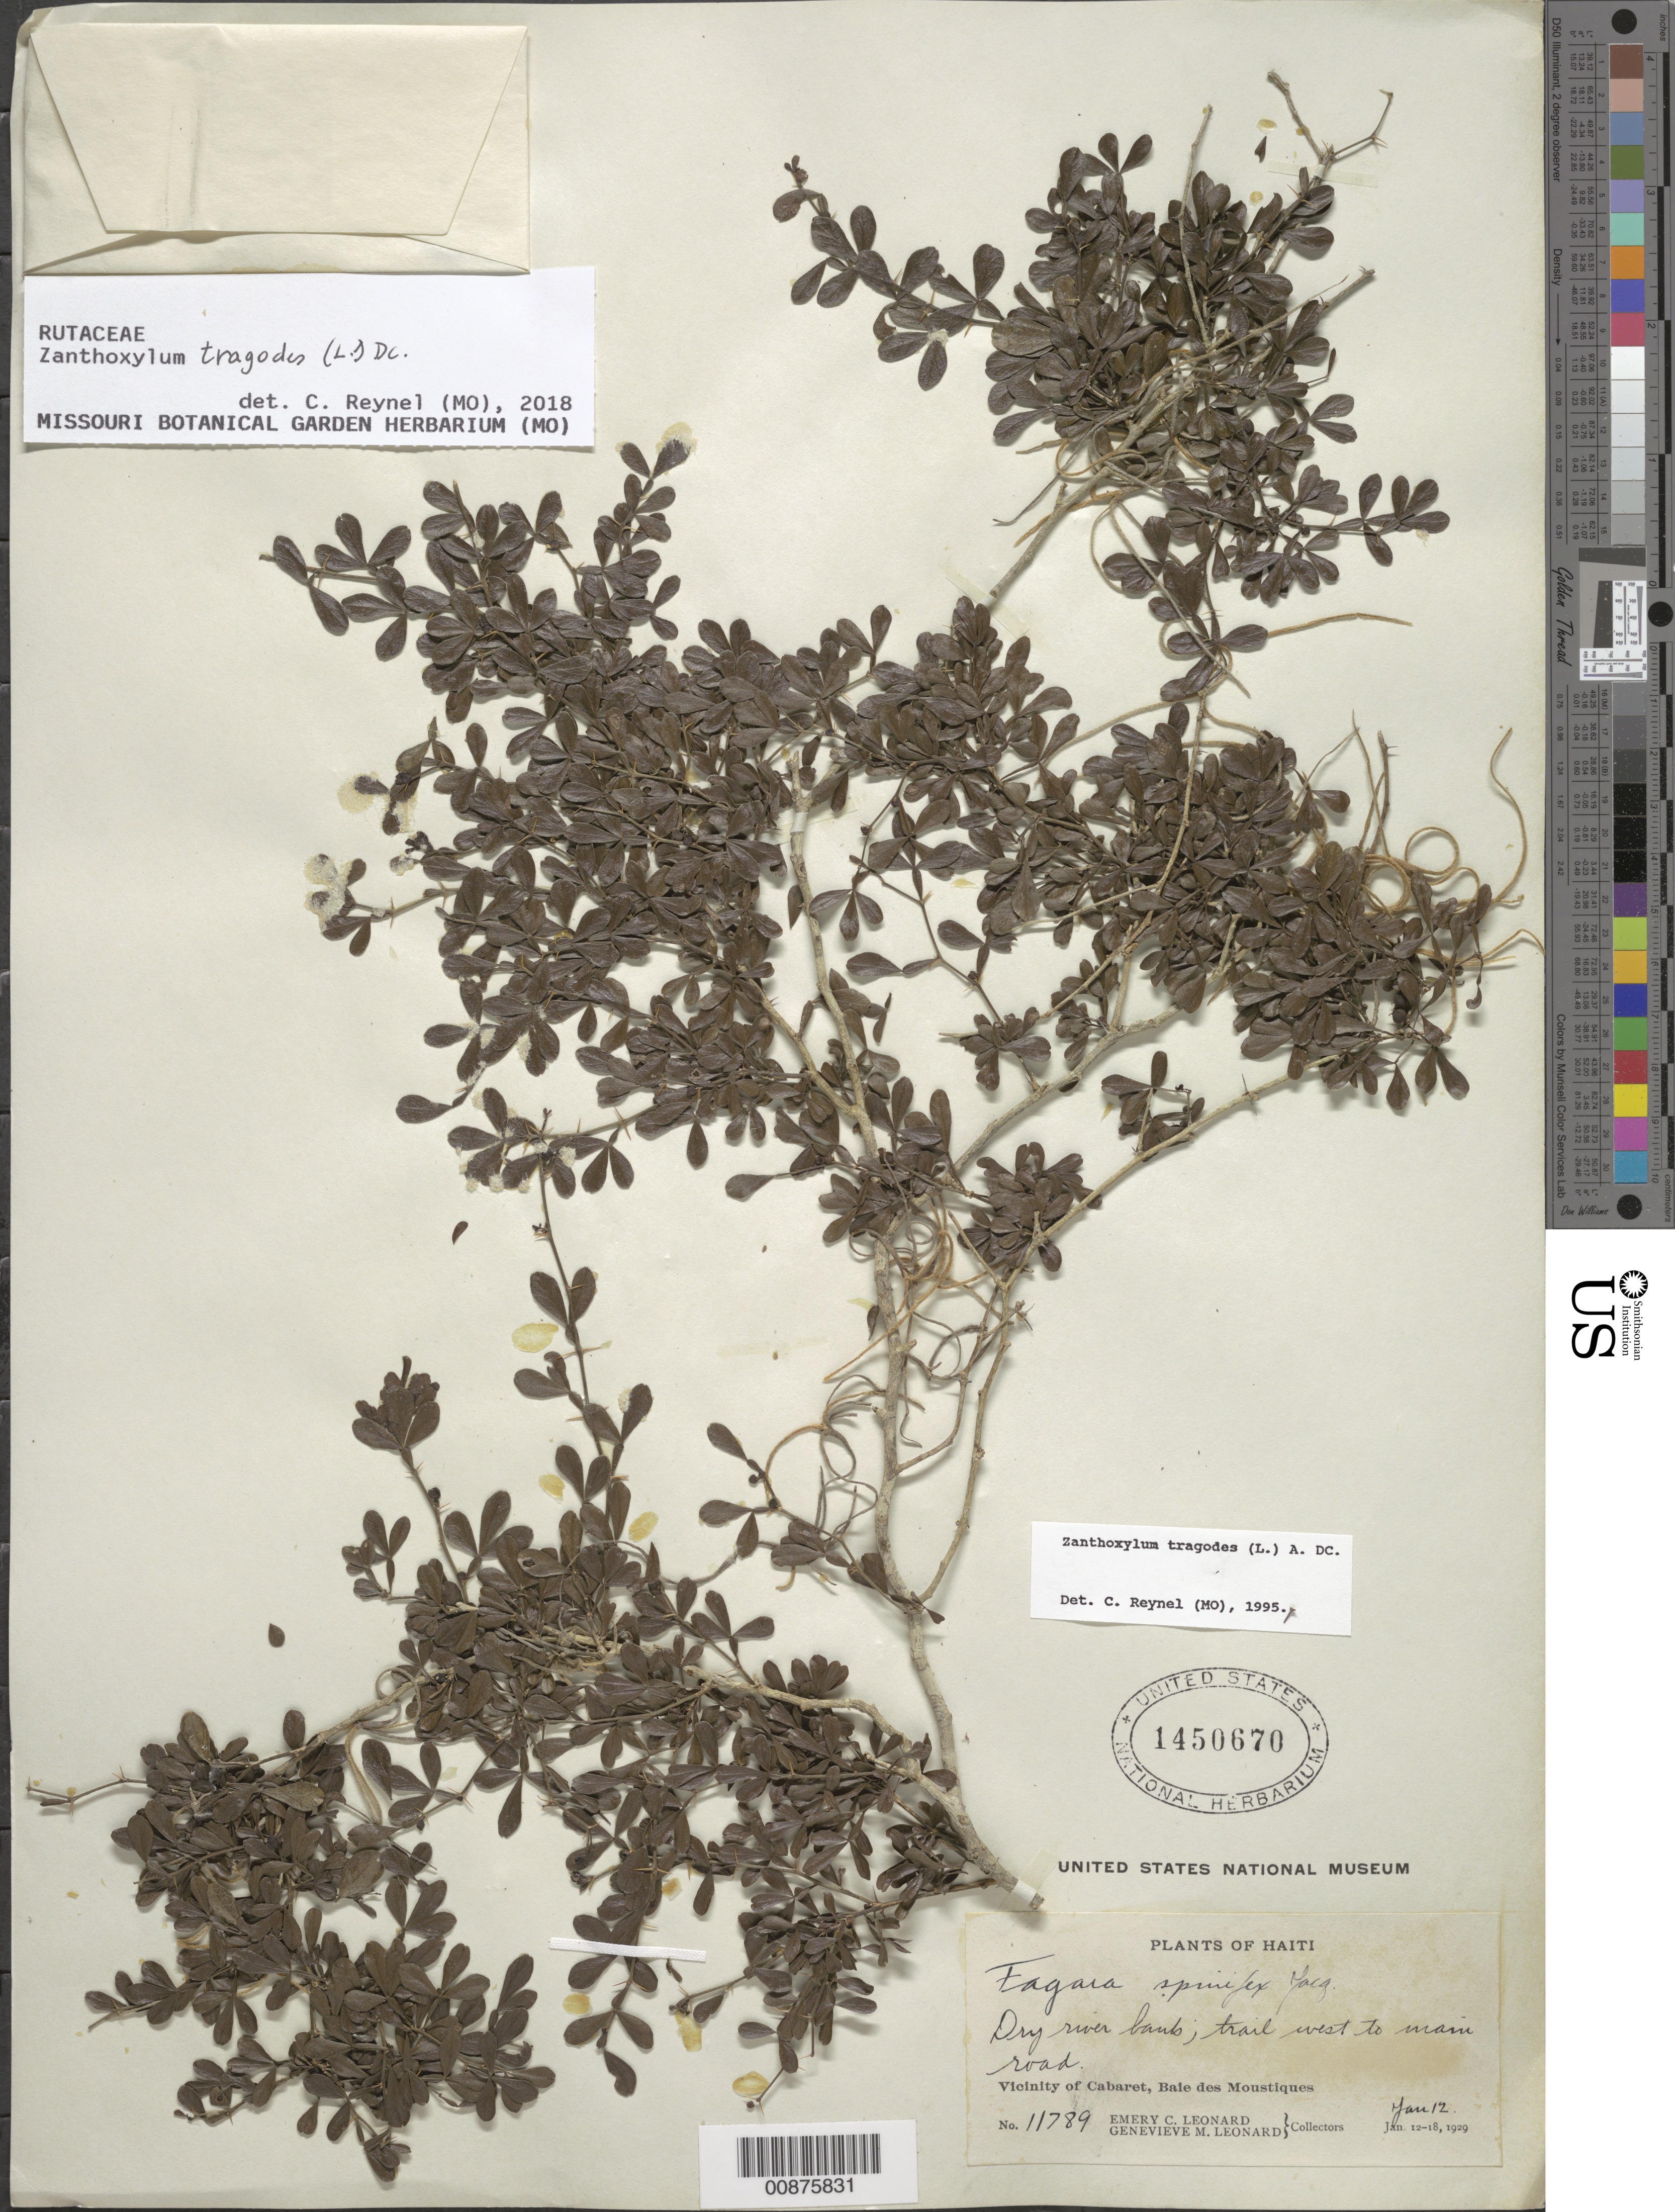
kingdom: Plantae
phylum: Tracheophyta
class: Magnoliopsida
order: Sapindales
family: Rutaceae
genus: Zanthoxylum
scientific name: Zanthoxylum tragodes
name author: (L.) DC.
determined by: Reynel, Carlos A., (MO), Missouri Botanical Garden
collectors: E. C. Leonard & G. M. Leonard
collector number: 11789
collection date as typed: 12 Jan 1929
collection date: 1929-01-12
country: Haiti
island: Hispaniola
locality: Vicinity of Cabaret, Baie des Moustiques, trail to main road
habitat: Dry river bank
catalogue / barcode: US 1450670